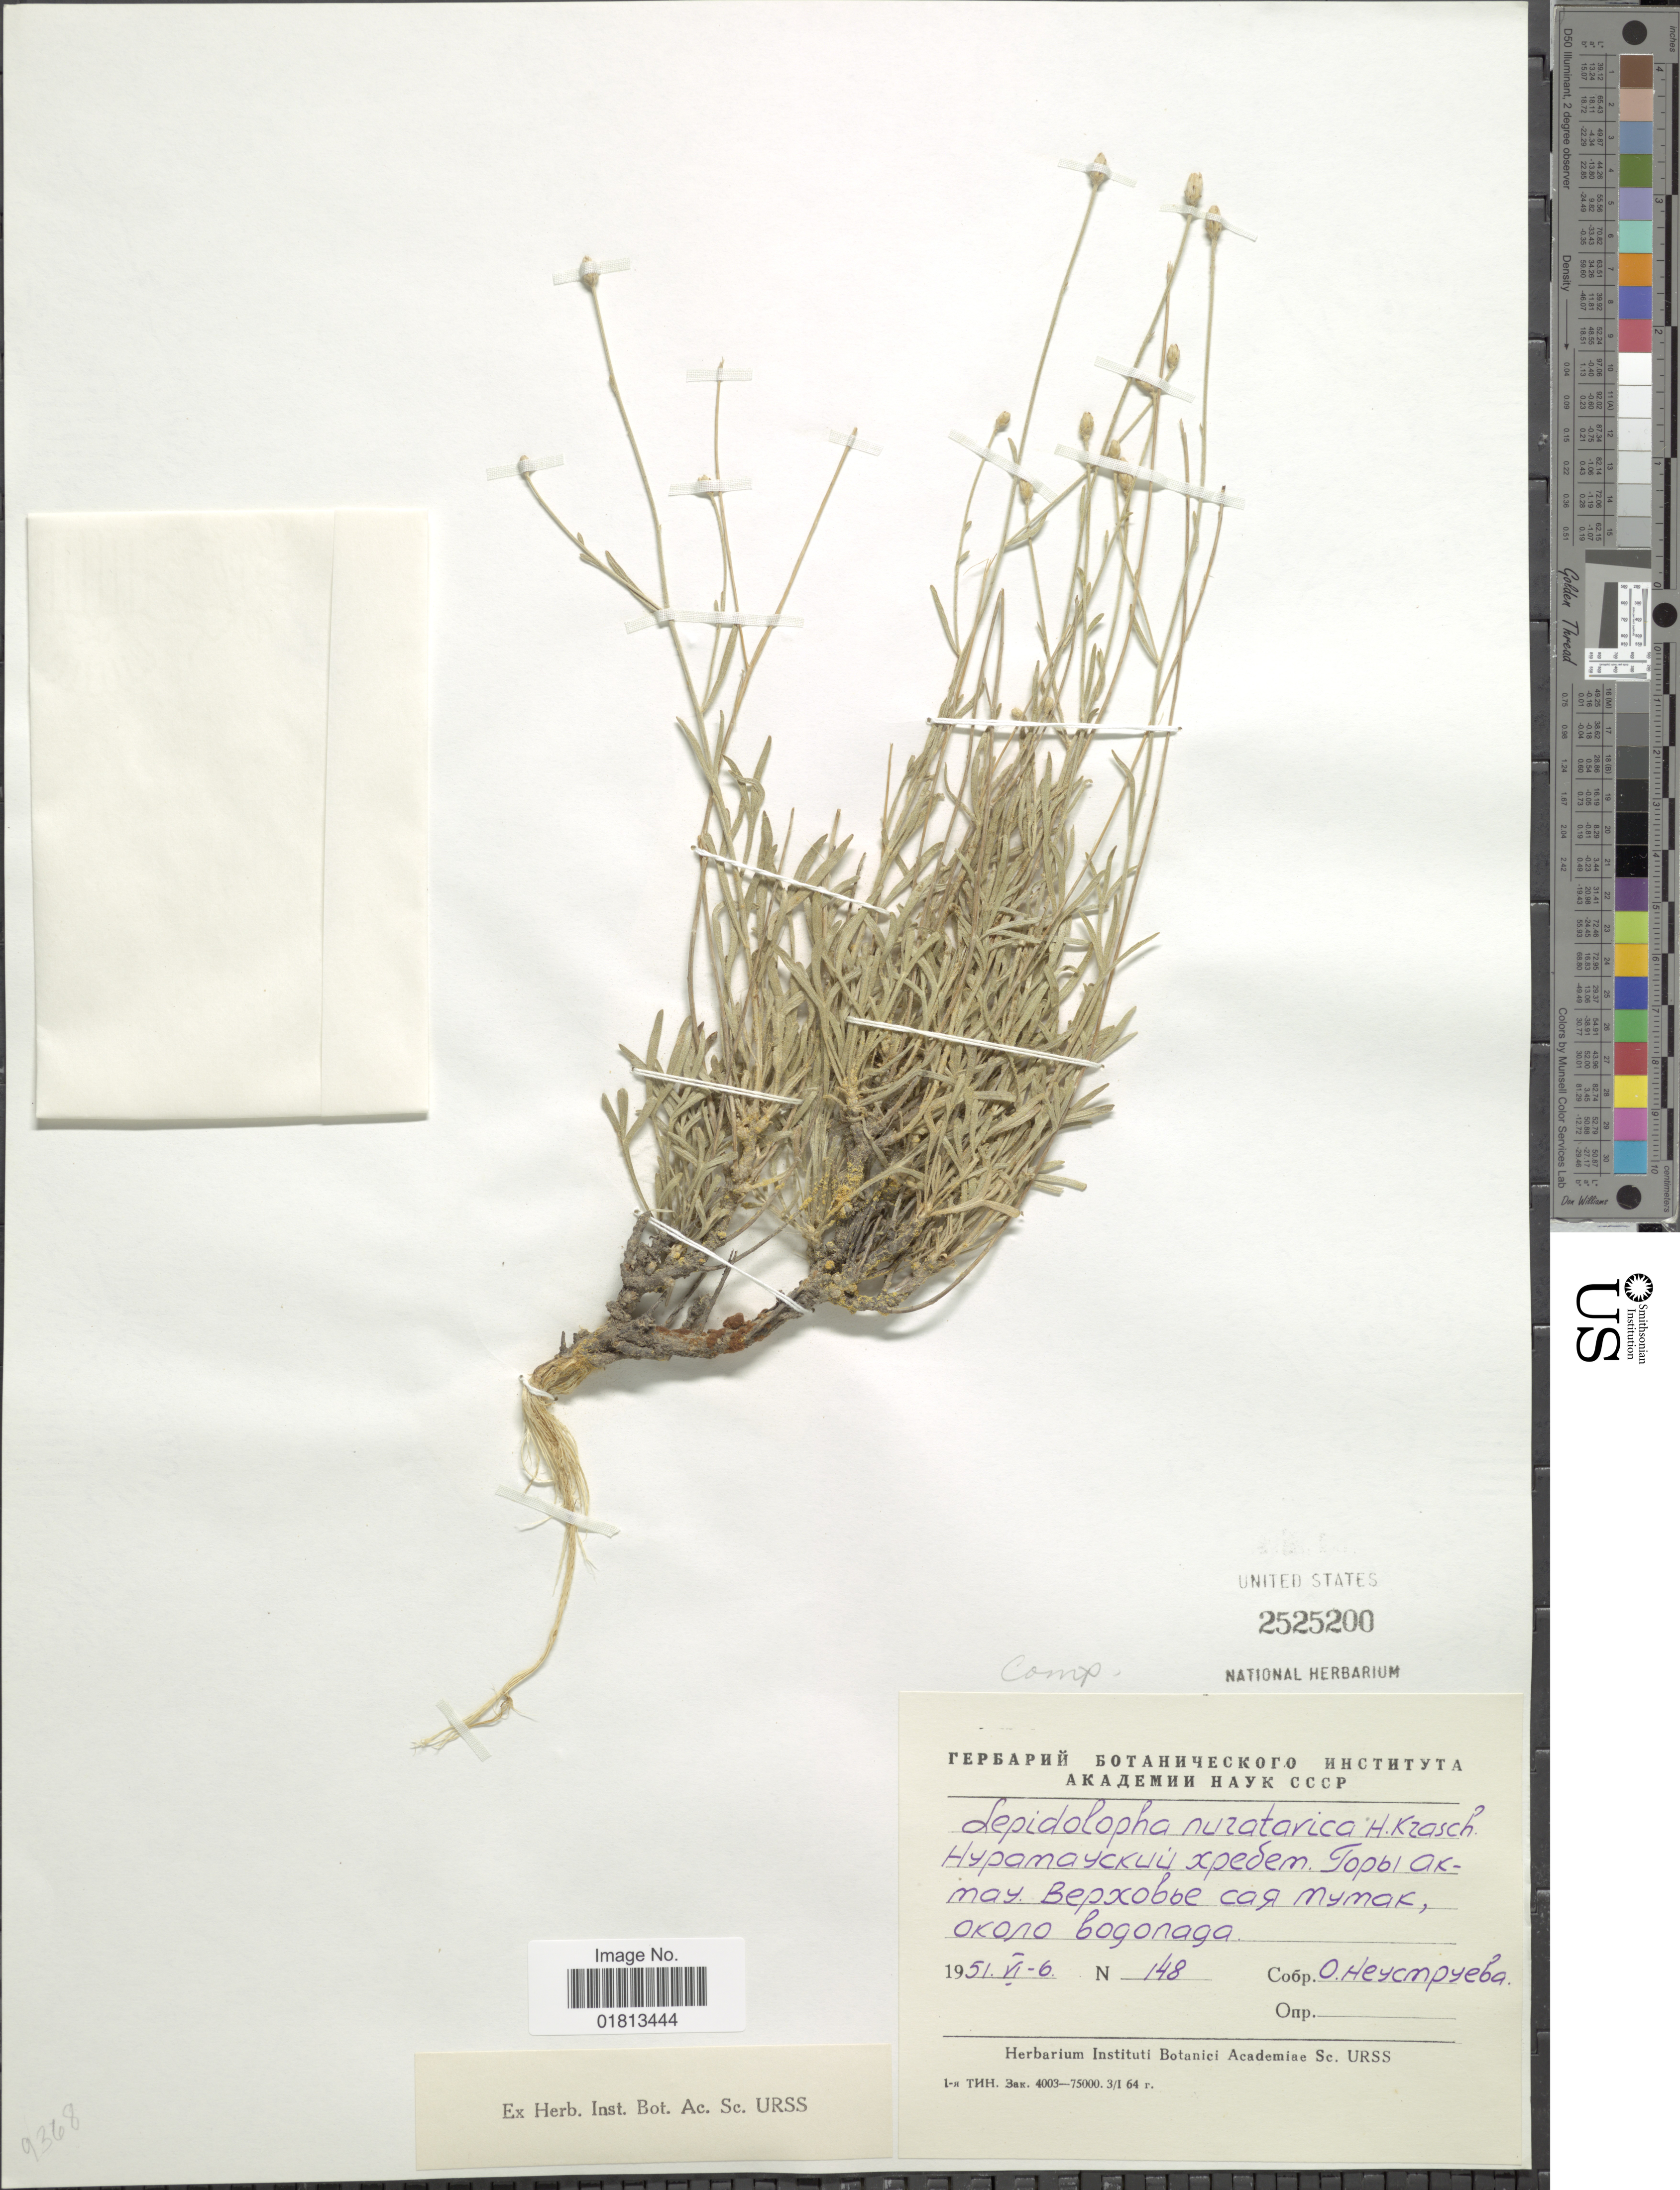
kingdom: Plantae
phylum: Tracheophyta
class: Magnoliopsida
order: Asterales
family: Asteraceae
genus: Lepidolopha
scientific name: Lepidolopha nuratavica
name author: Krasch.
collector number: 148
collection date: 1951-06-06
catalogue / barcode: US 2525200